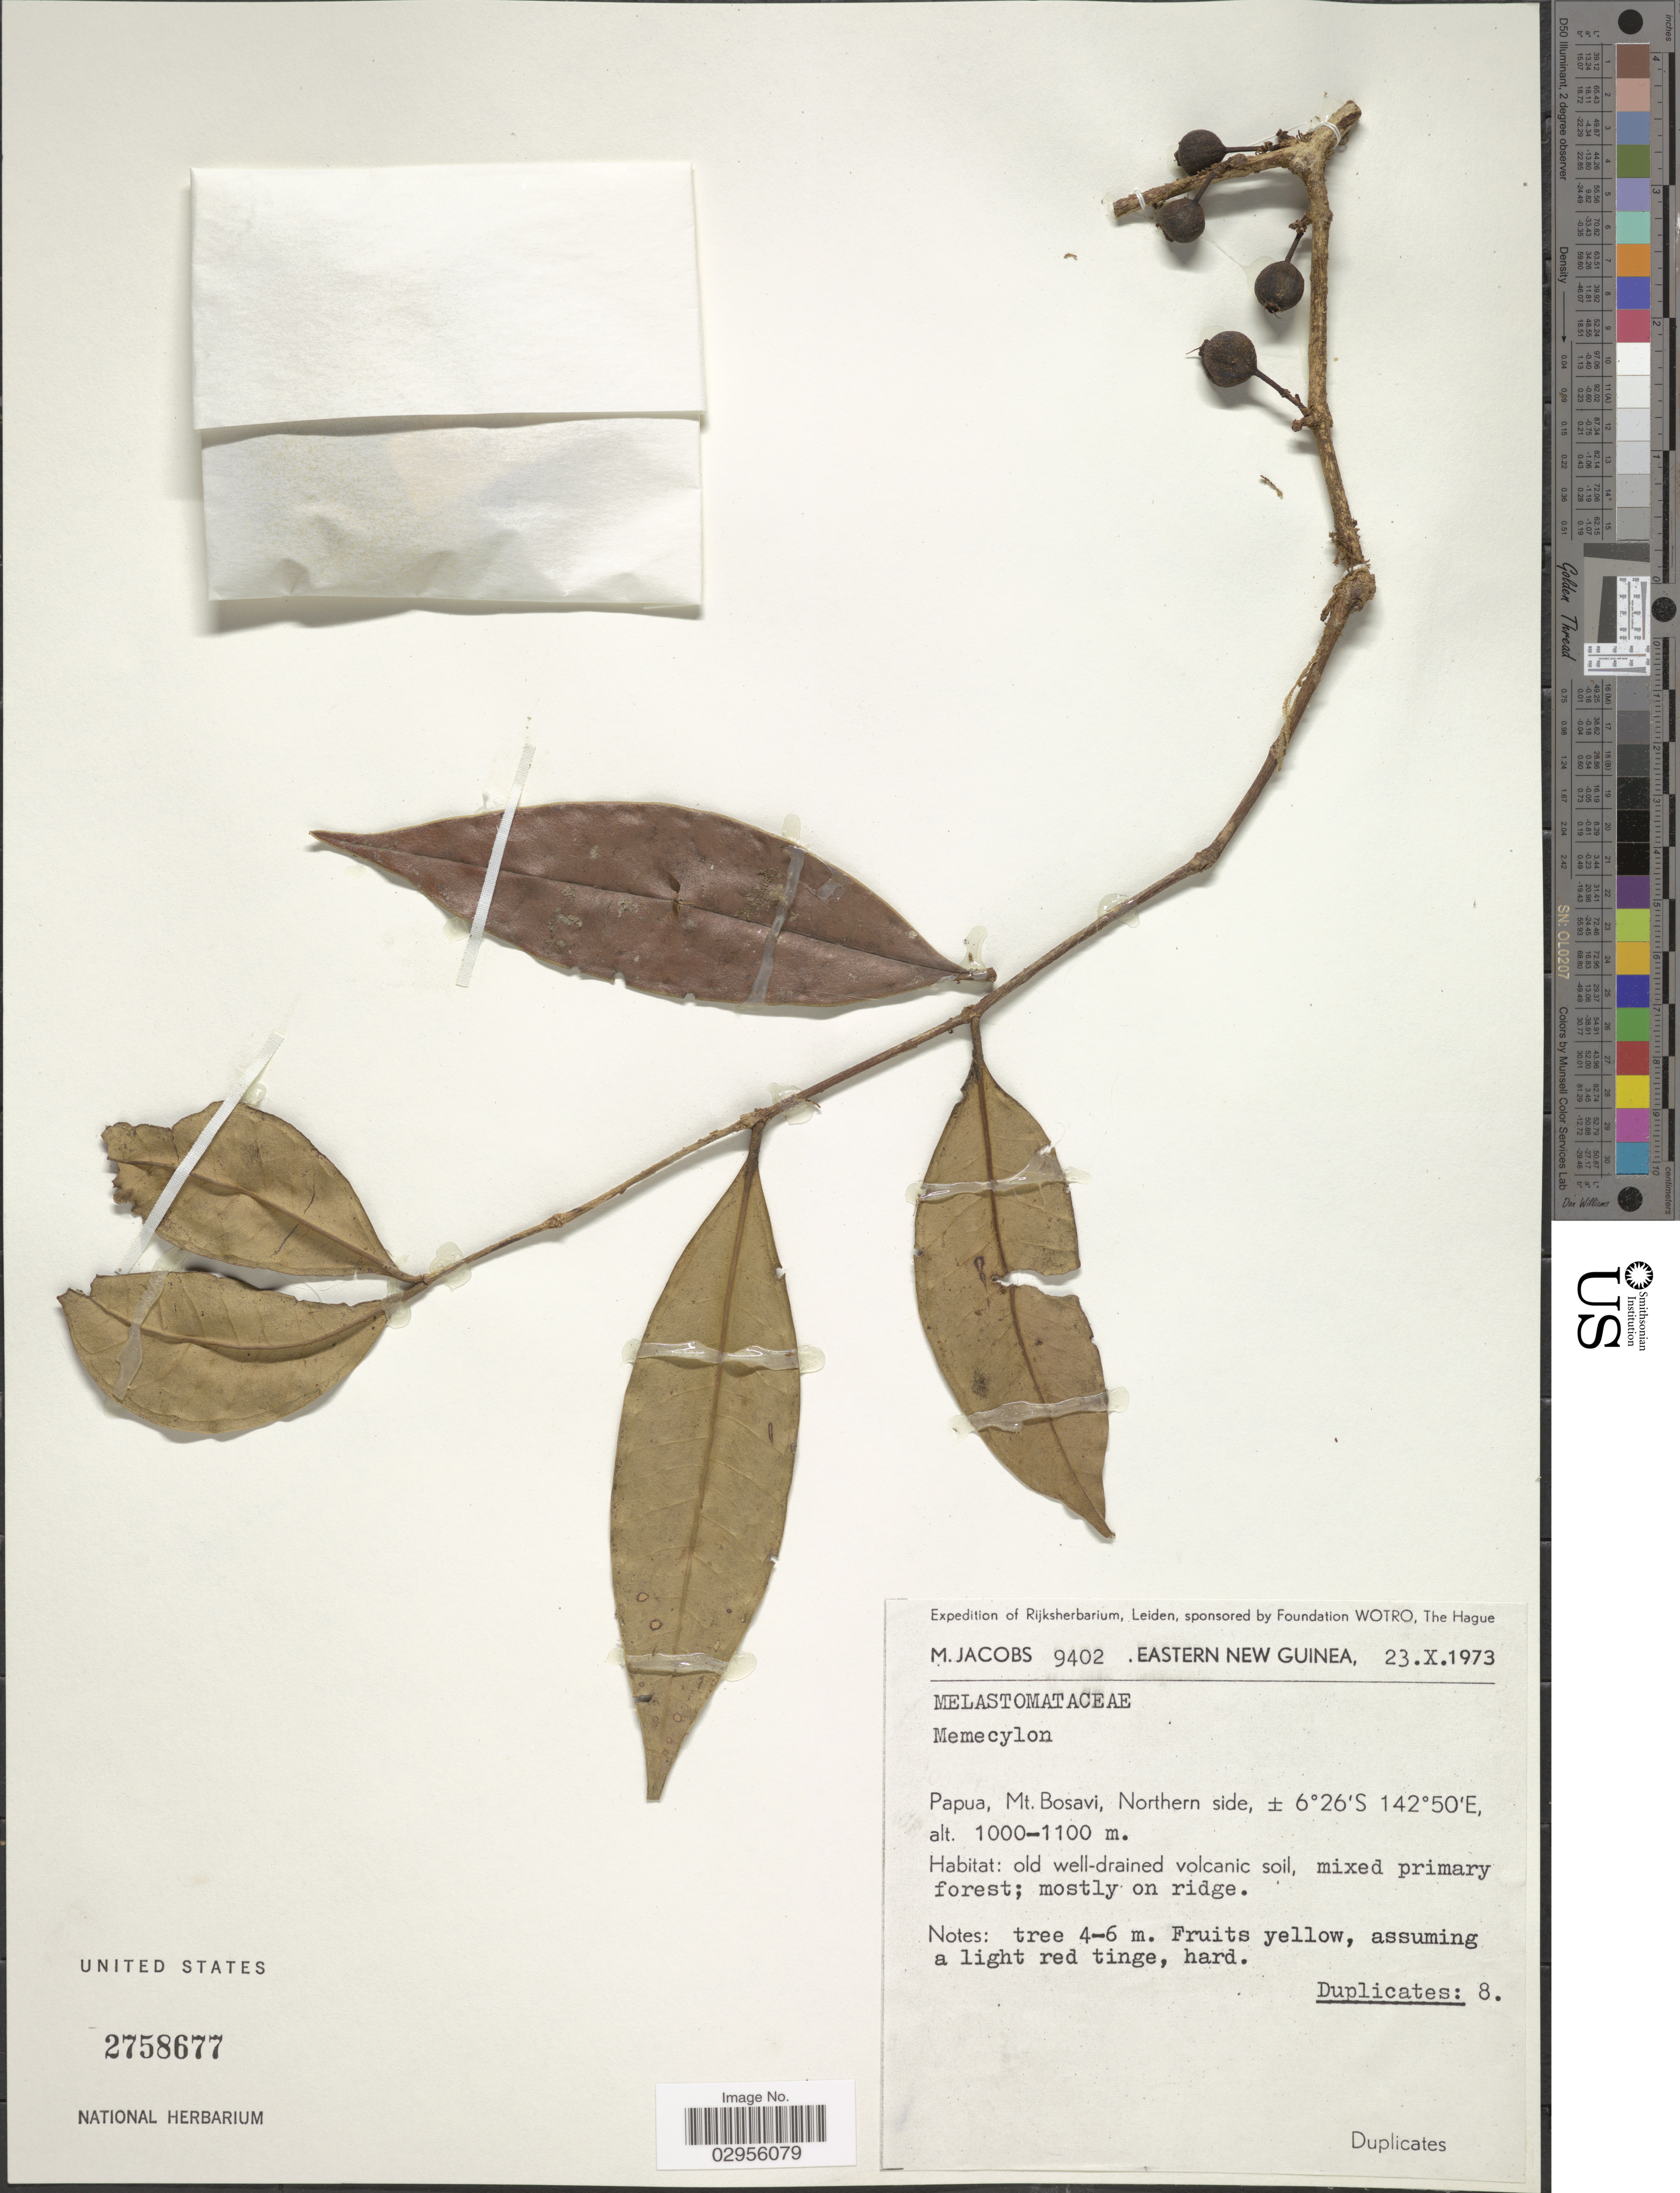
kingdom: Plantae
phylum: Tracheophyta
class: Magnoliopsida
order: Myrtales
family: Melastomataceae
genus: Memecylon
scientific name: Memecylon sp.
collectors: M. Jacobs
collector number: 9402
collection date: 1973-10-23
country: Papua New Guinea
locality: Eastern New Guinea. Papua, Mt. Bosavi, Northern side.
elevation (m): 1000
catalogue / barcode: US 2758677